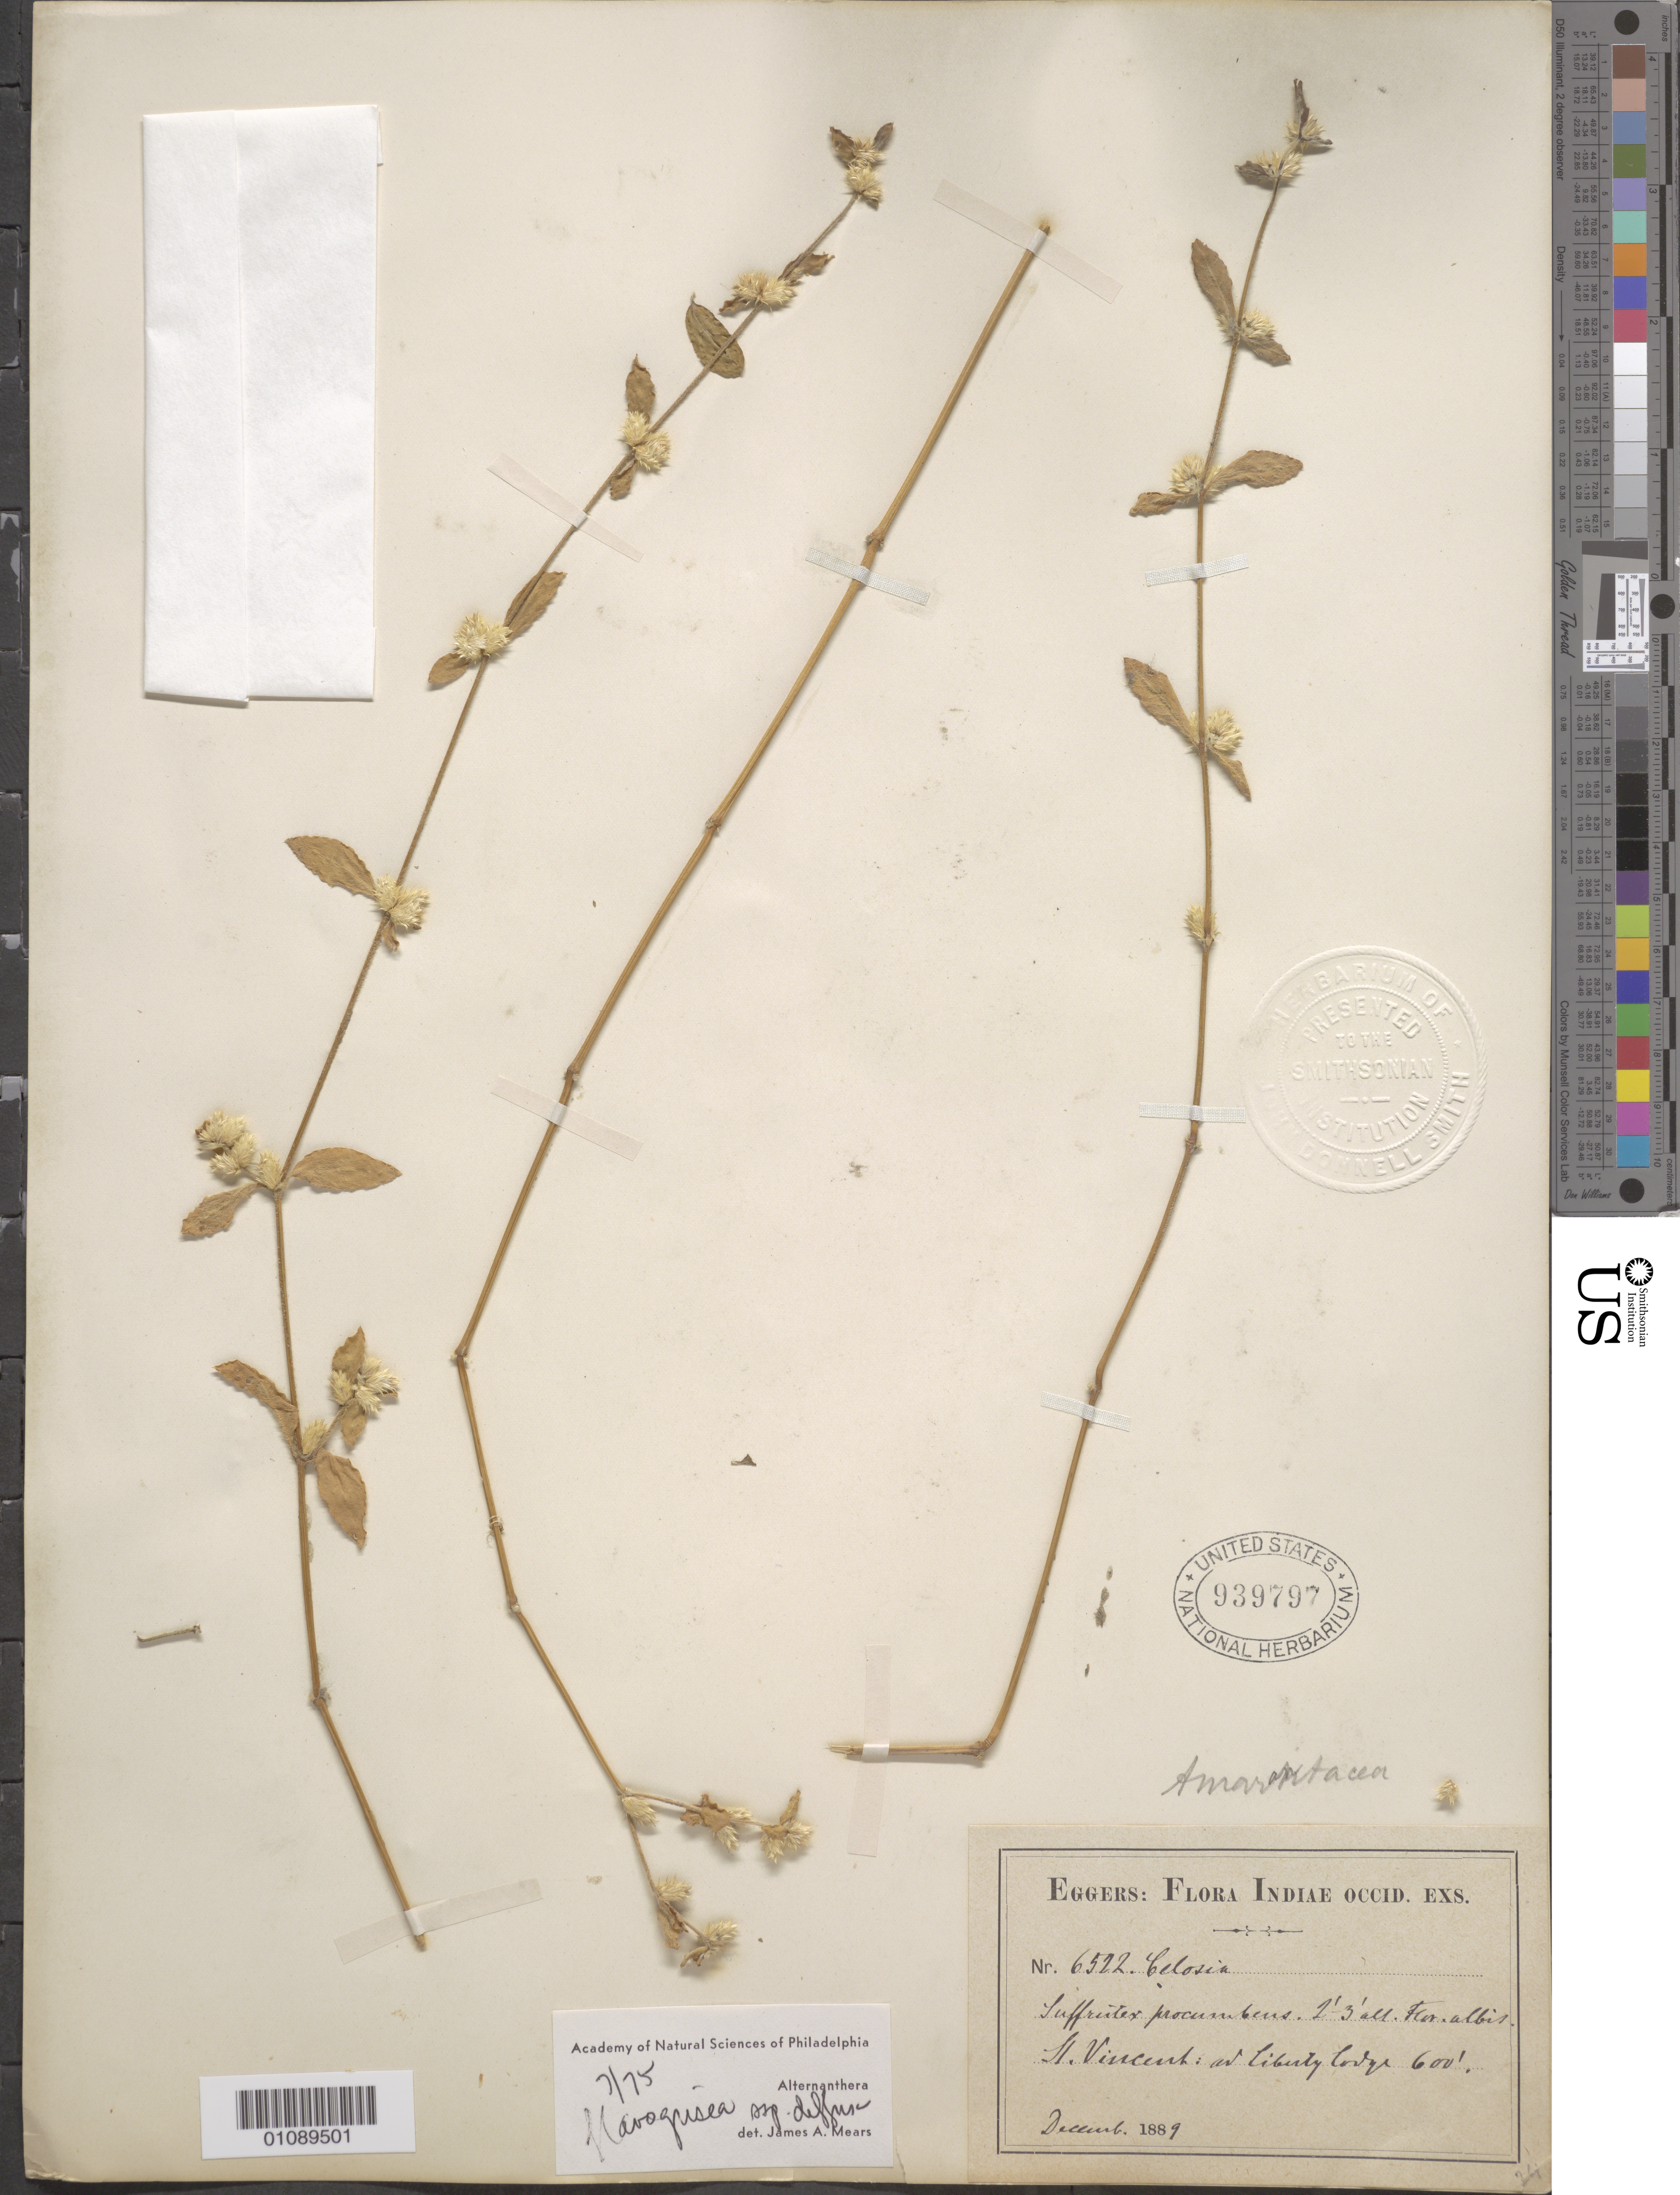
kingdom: Plantae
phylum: Tracheophyta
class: Magnoliopsida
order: Caryophyllales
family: Amaranthaceae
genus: Alternanthera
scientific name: Alternanthera flavogrisea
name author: Urb.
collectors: H. F. A. von Eggers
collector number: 6522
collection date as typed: Dec 1889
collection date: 1889-12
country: St. Vincent - Grenadines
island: St. Vincent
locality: Liberty Lodge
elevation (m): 183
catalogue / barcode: US 939797